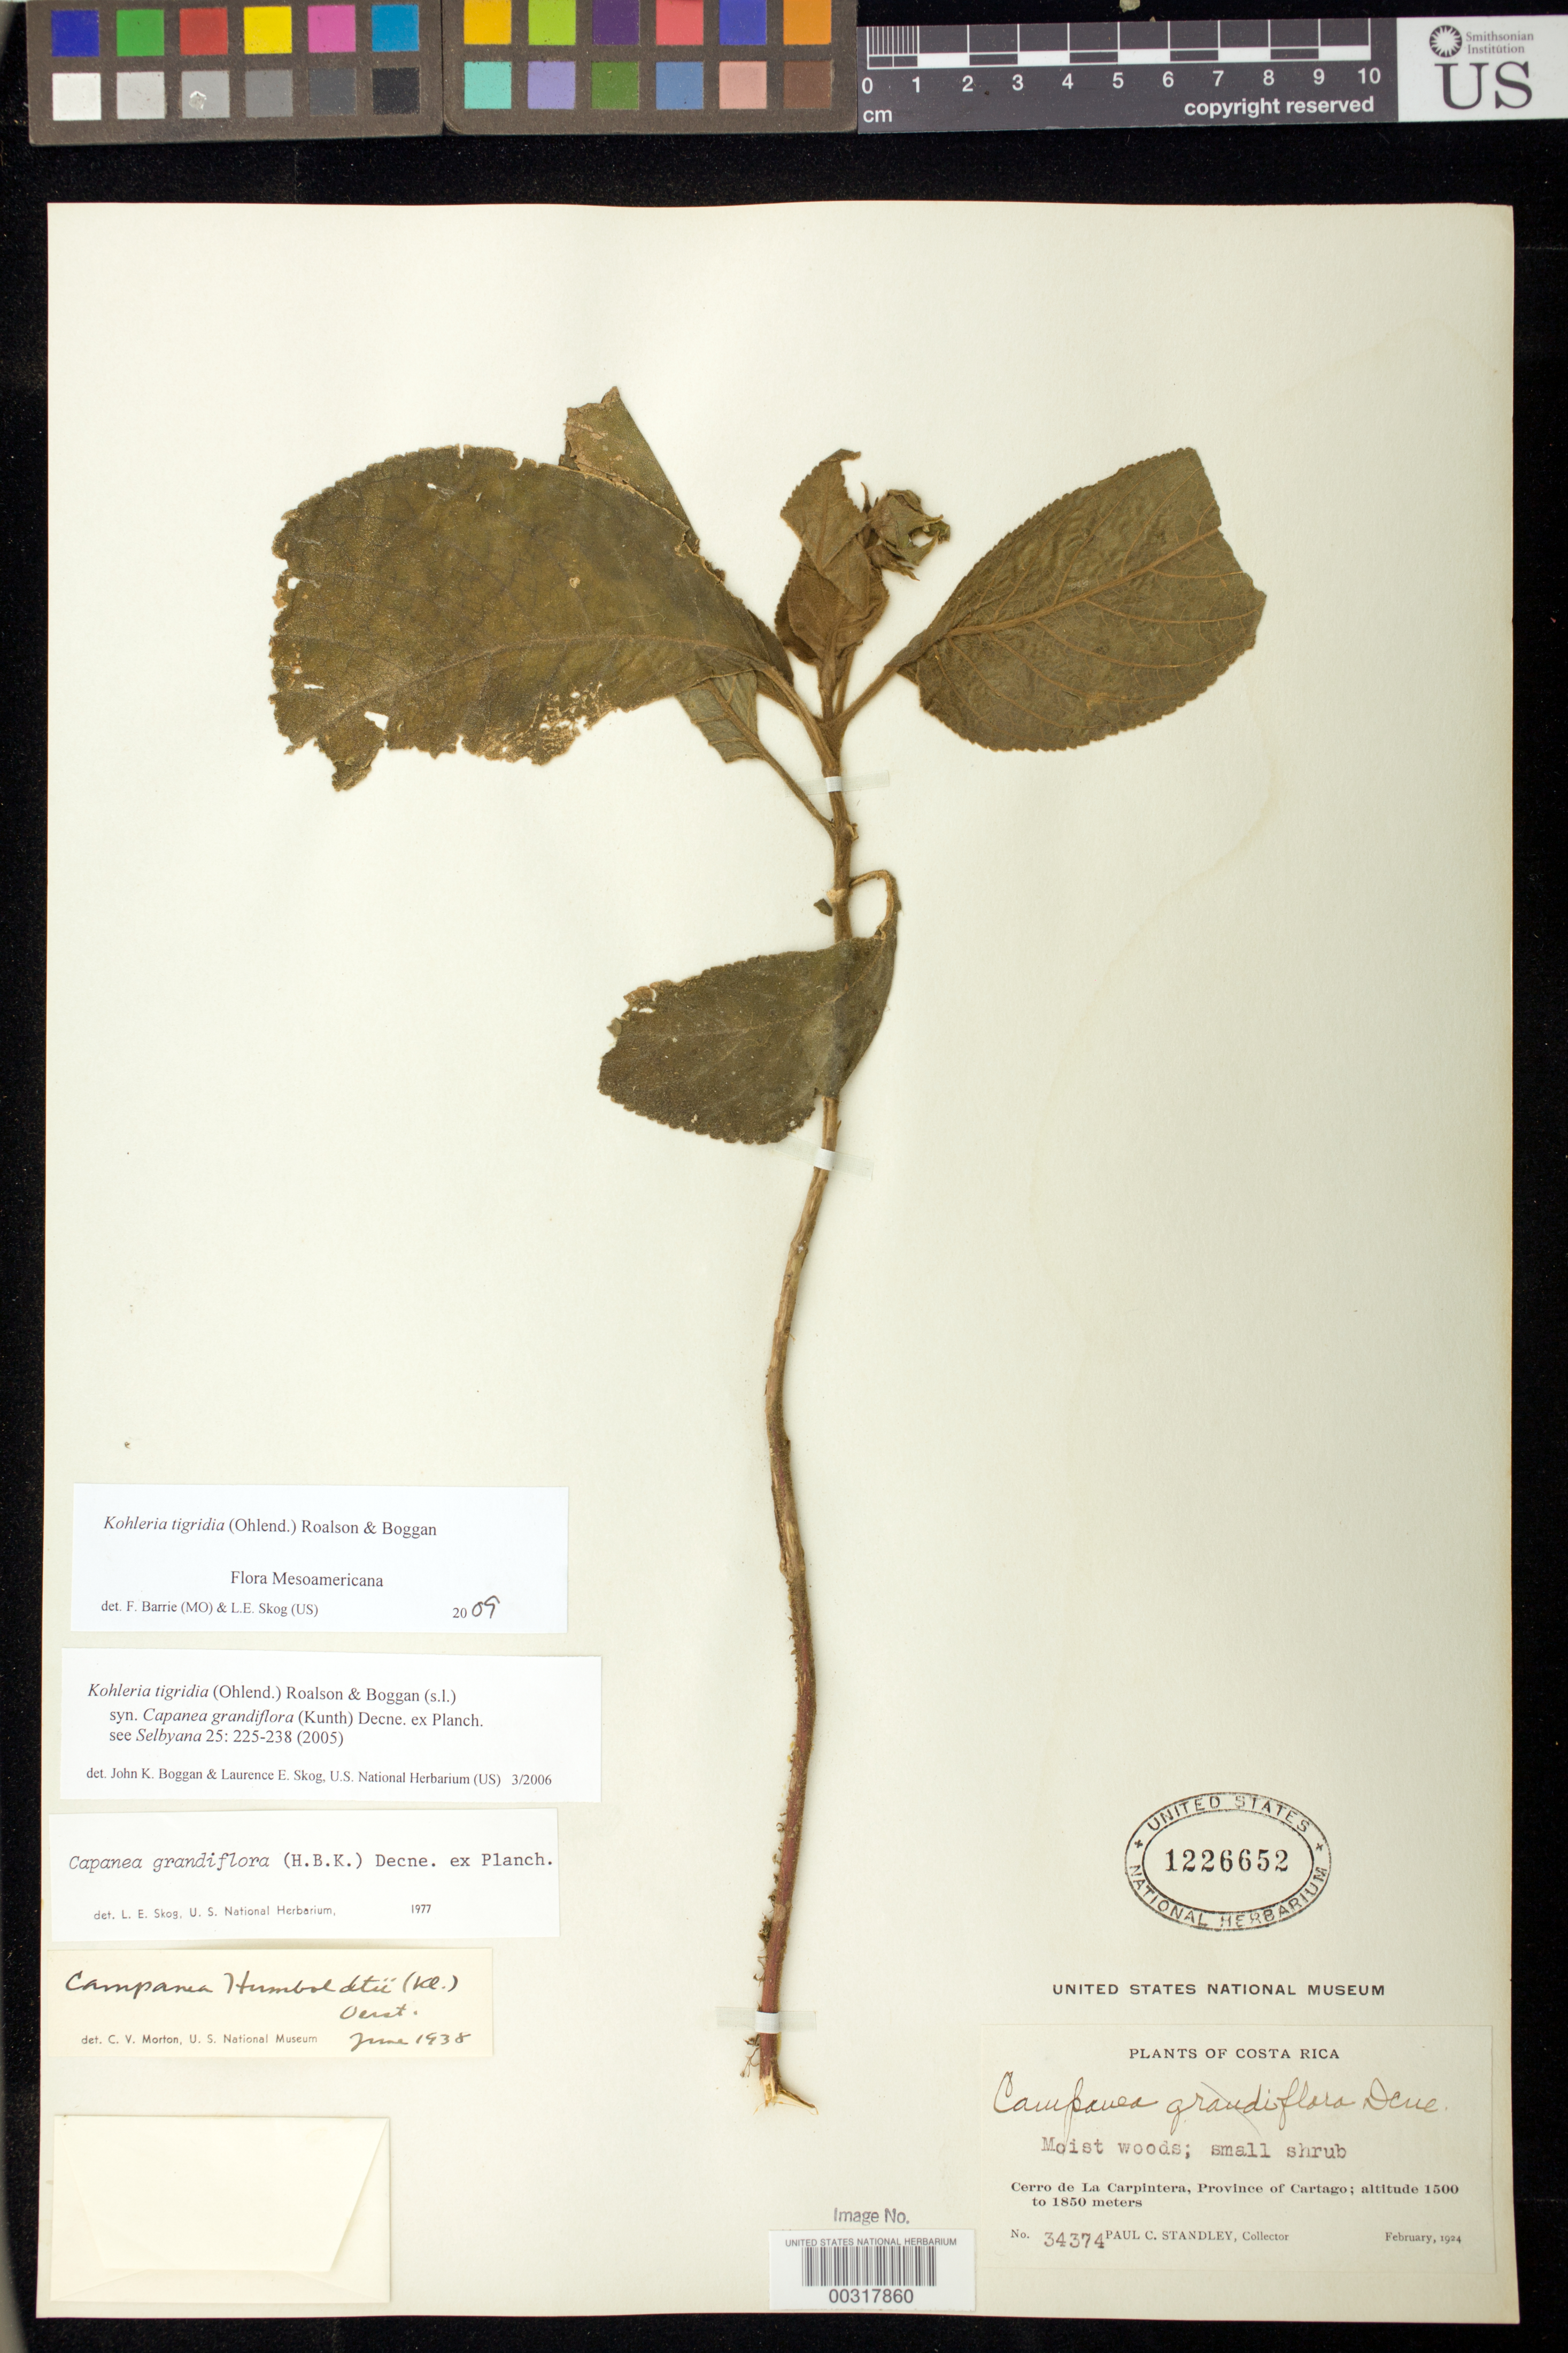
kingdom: Plantae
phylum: Tracheophyta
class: Magnoliopsida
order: Lamiales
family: Gesneriaceae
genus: Kohleria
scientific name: Kohleria tigridia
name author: (Ohlend.) Roalson & Boggan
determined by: Boggan, J. K.; Skog, L. E.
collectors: P. C. Standley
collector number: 34374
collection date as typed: Feb 1924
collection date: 1924-02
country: Costa Rica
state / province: Cartago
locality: Cerro de La Carpintera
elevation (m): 1500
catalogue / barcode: US 1226652